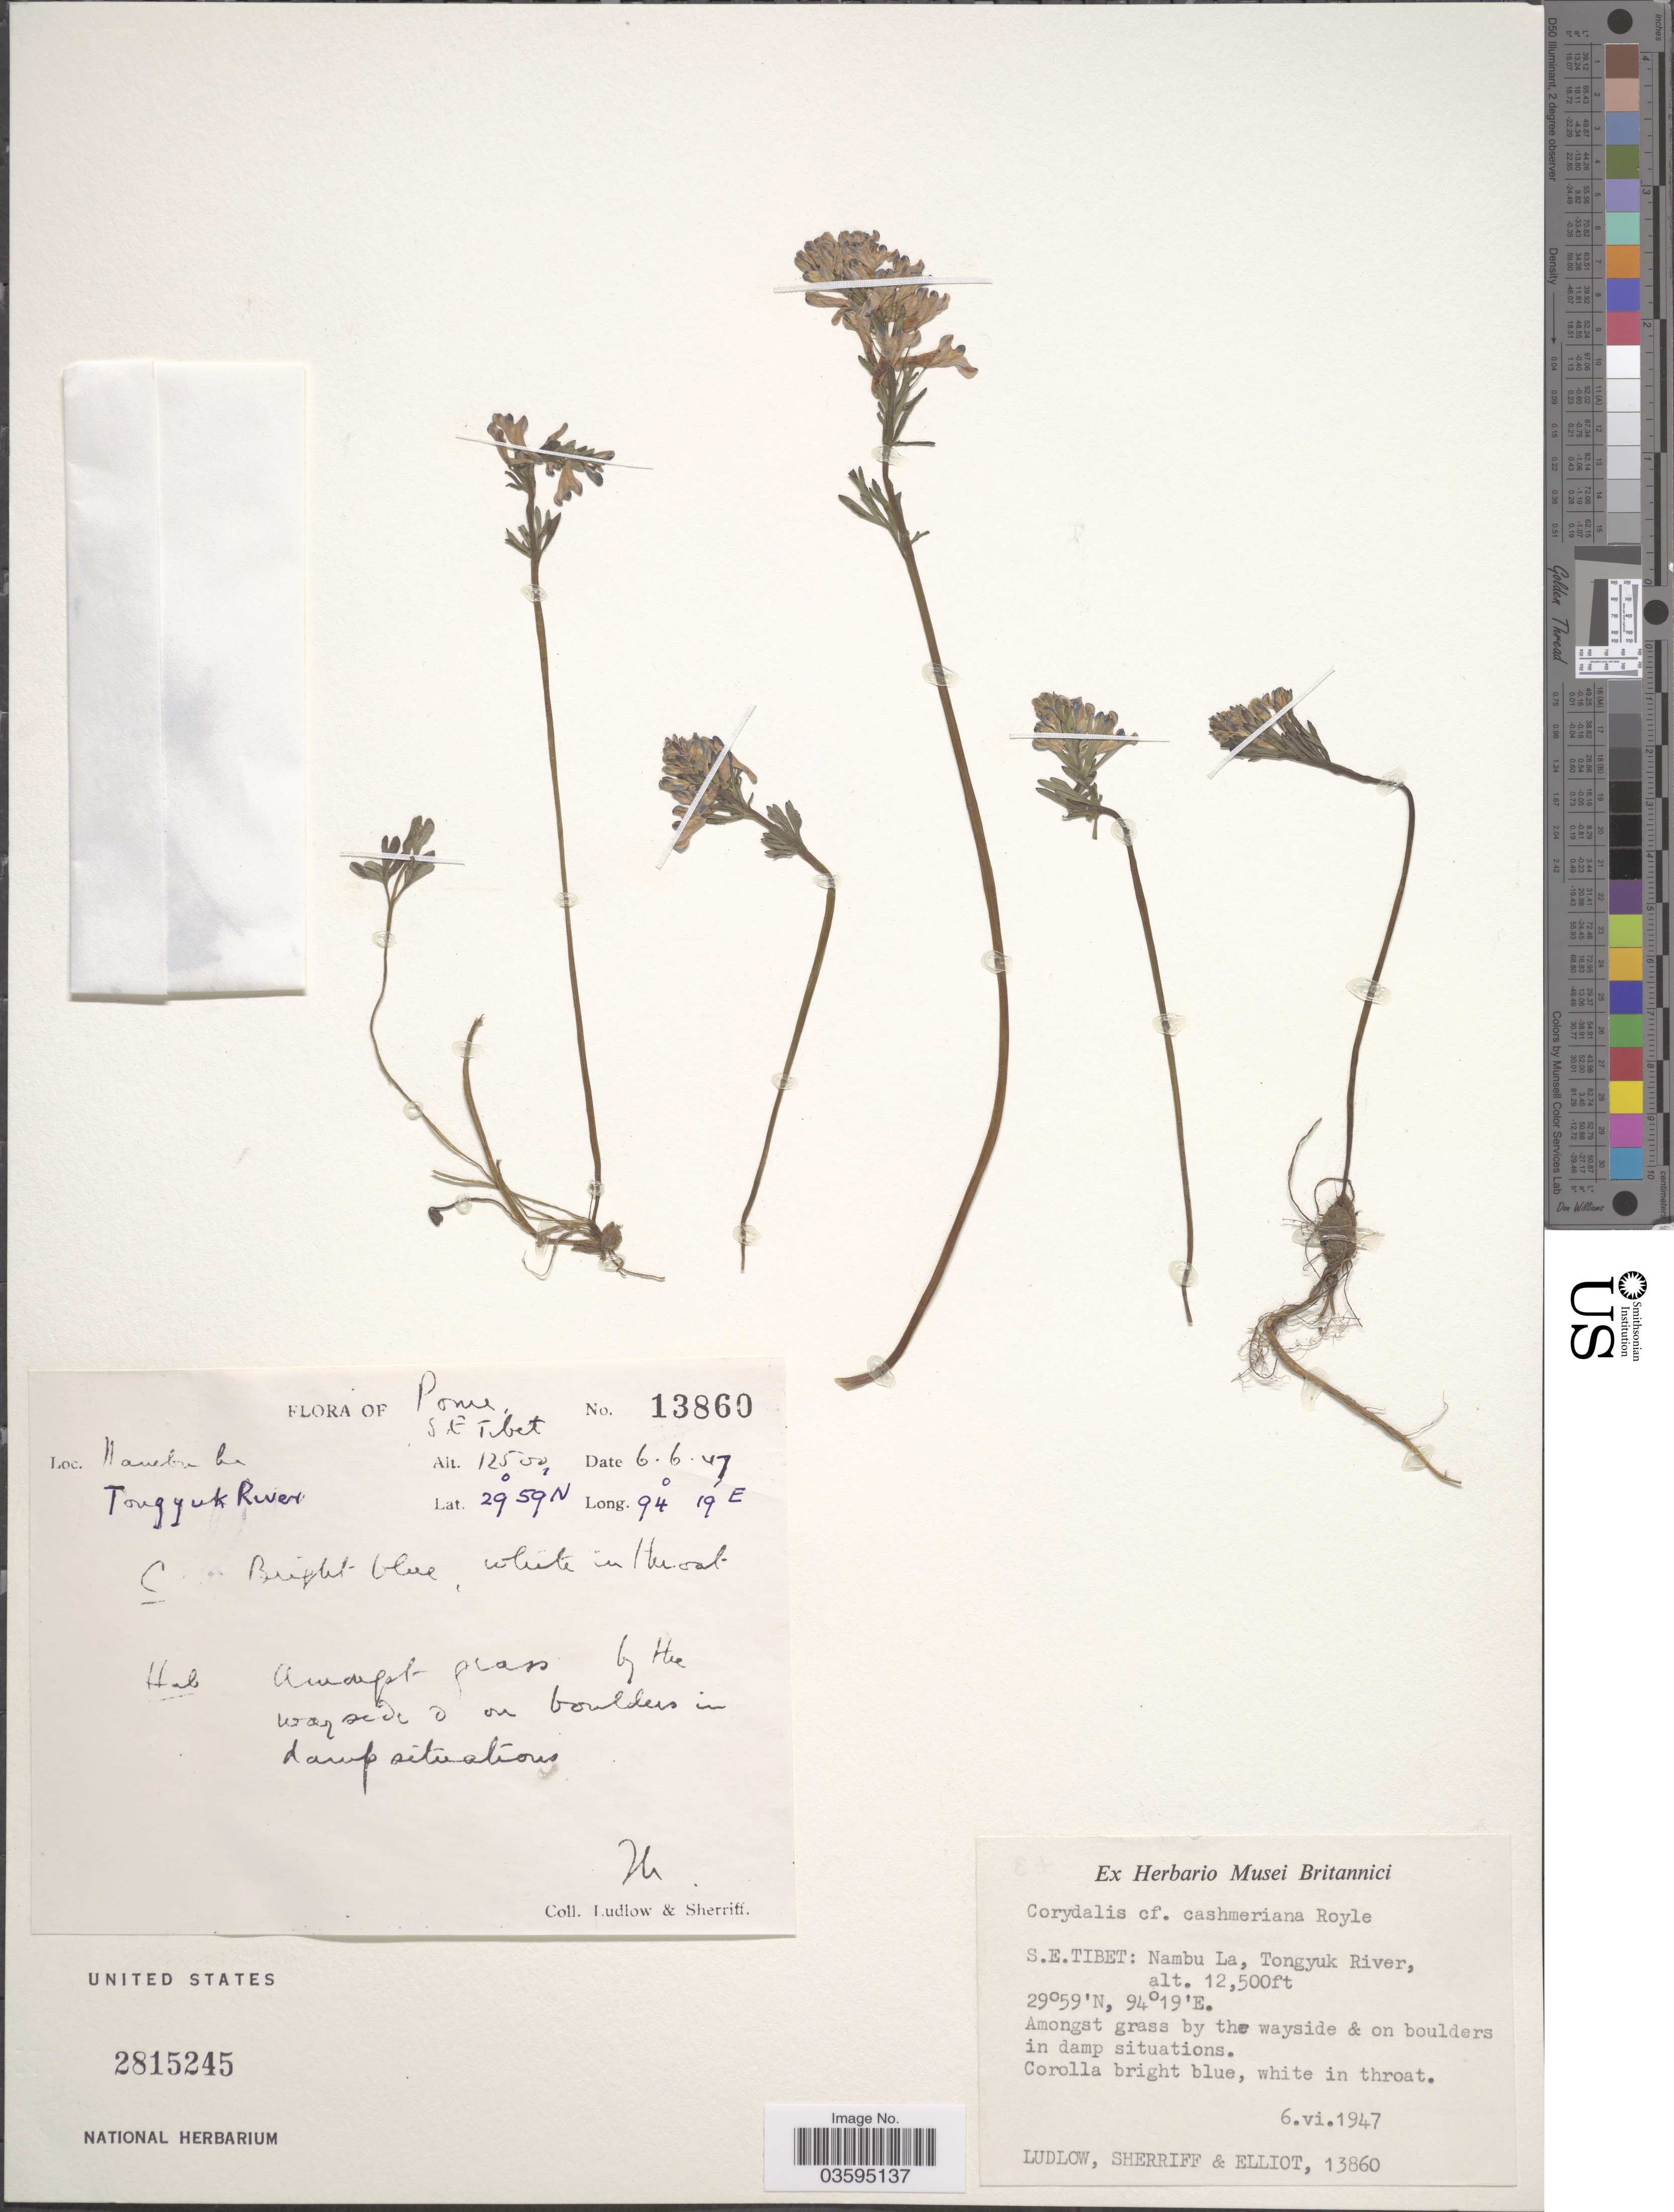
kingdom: Plantae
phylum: Tracheophyta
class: Magnoliopsida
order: Ranunculales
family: Papaveraceae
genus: Corydalis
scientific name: Corydalis cashmeriana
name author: Royle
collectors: -. Ludlow, Sherriff & Elliot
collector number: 13860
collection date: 1947-06-06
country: China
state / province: Xizang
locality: S.E.Tibet: Nambu La, Tongyuk River.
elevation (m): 3810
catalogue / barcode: US 2815245